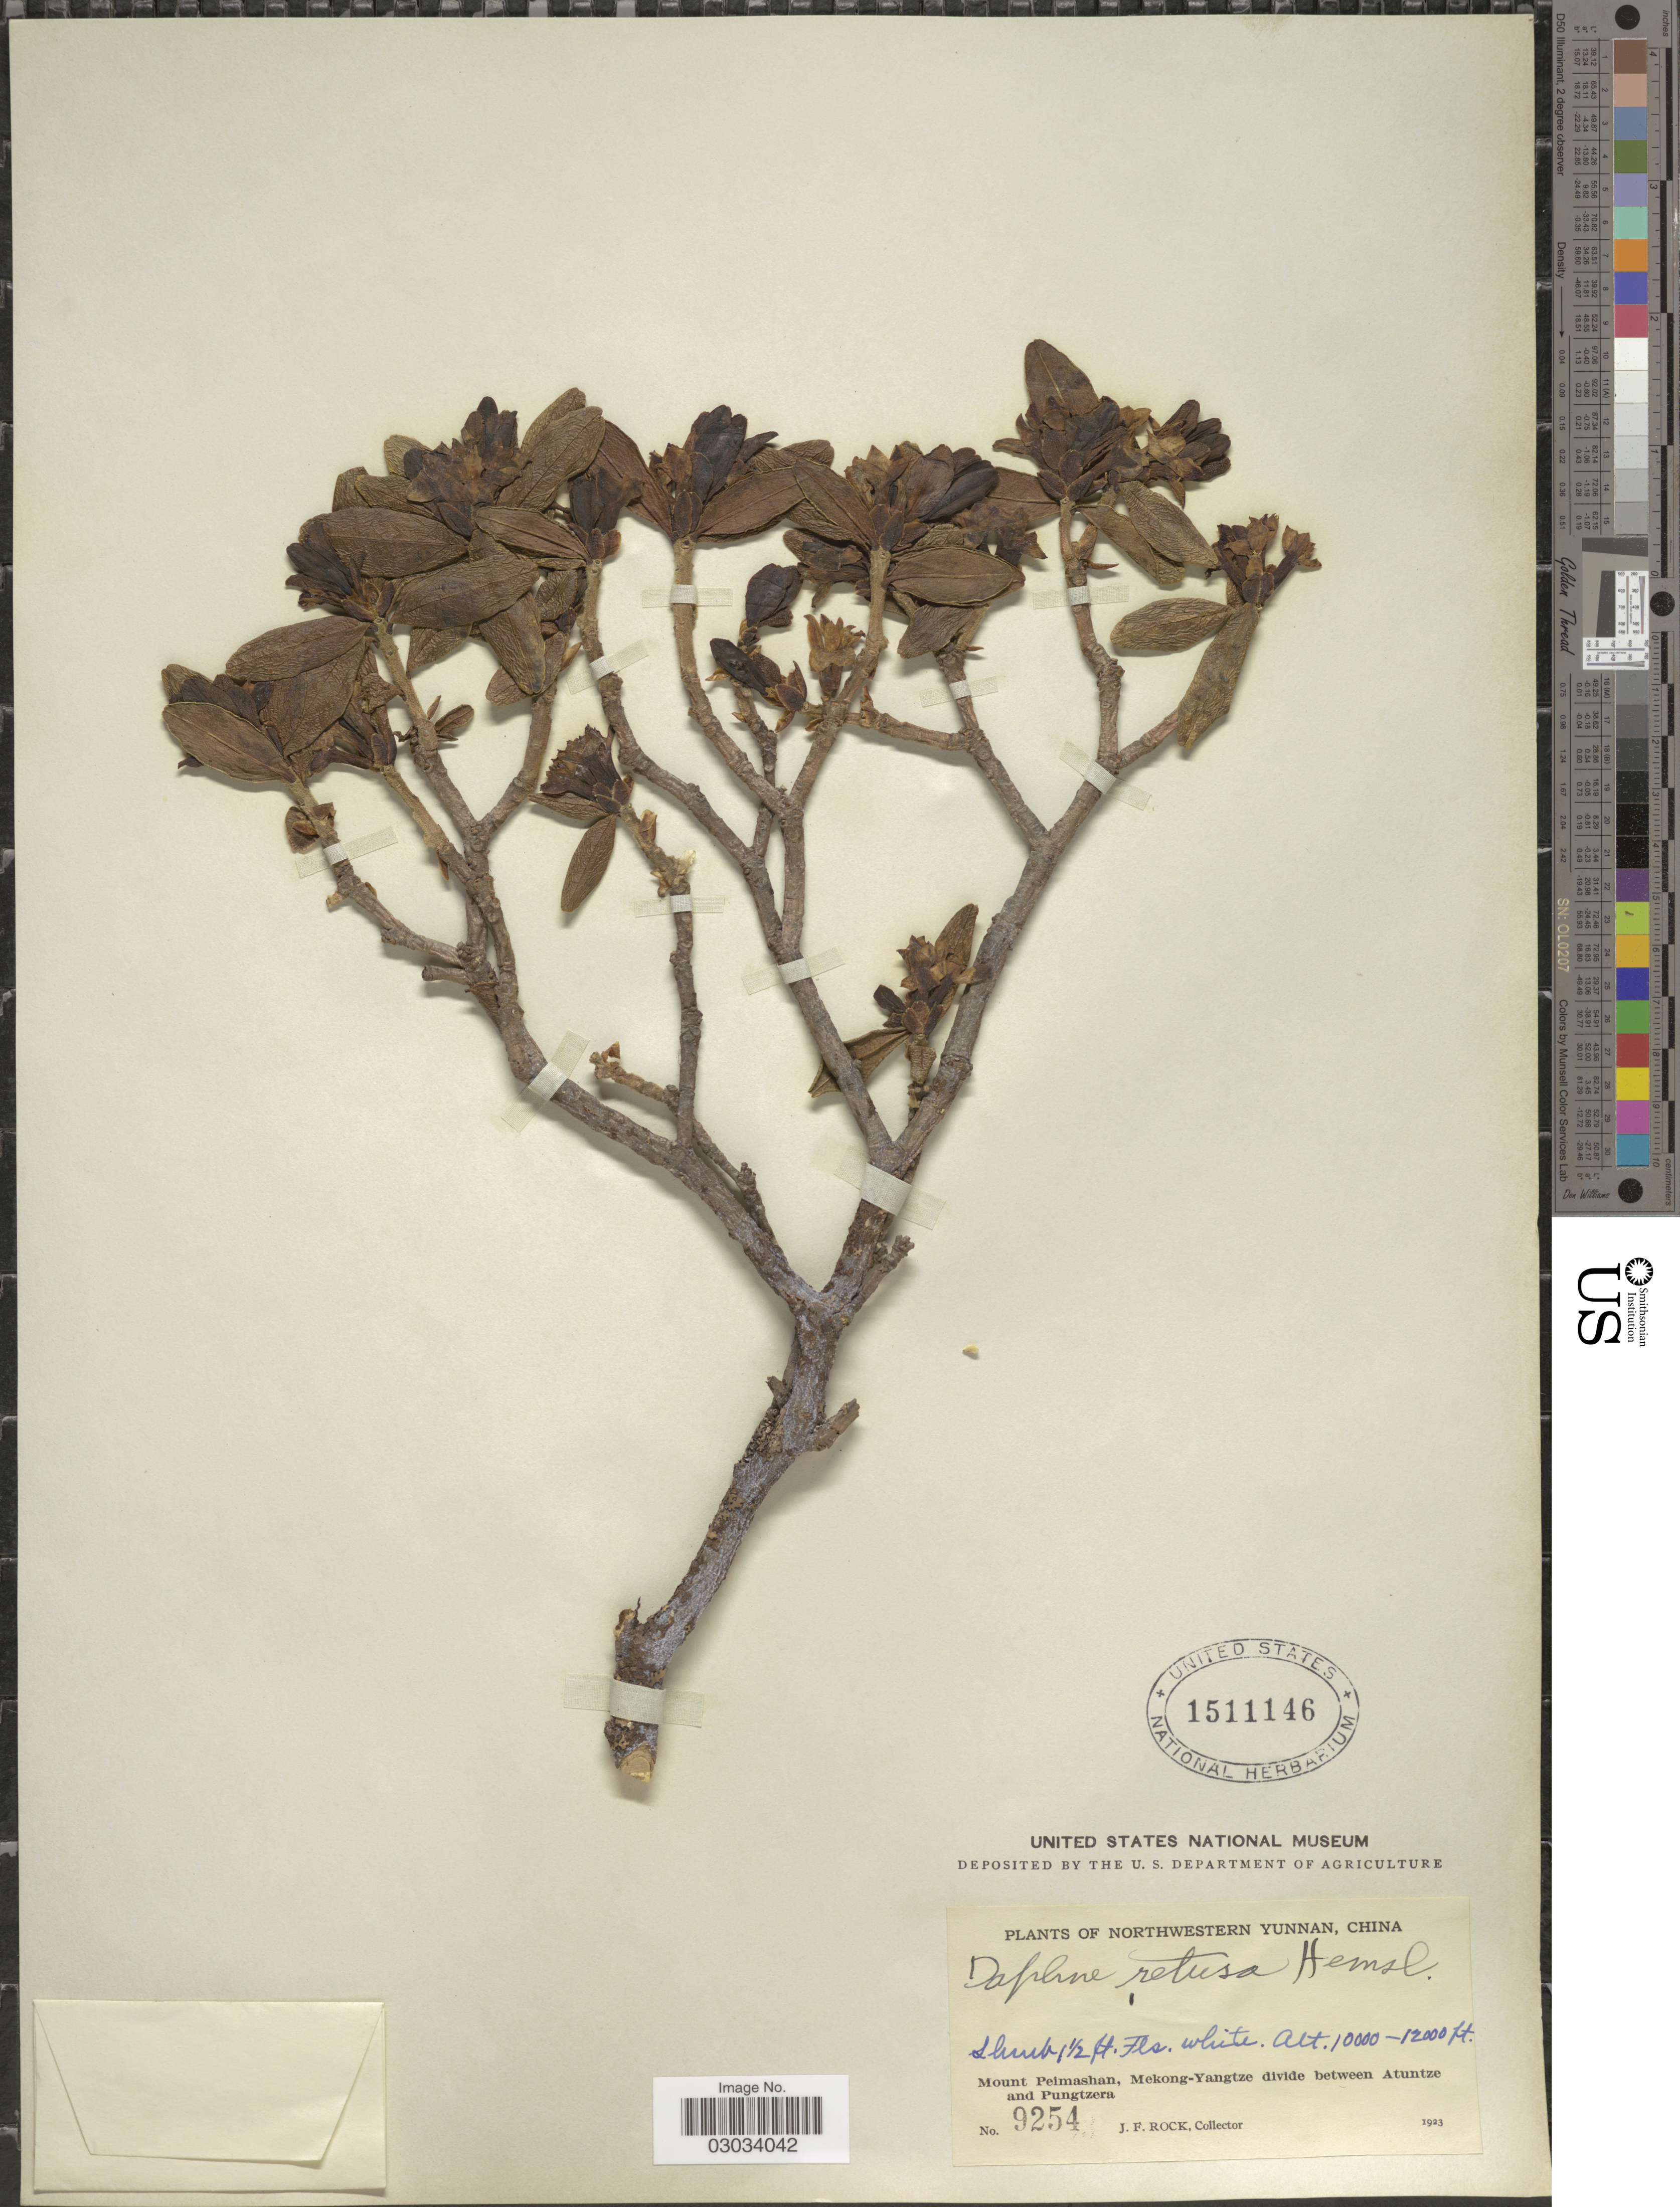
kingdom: Plantae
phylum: Tracheophyta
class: Magnoliopsida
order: Malvales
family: Thymelaeaceae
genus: Daphne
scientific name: Daphne retusa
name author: Hemsl.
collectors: J. Rock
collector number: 9254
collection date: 1923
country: China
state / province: Yunnan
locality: Northwestern Yunnan. Mount Peimashan, Mekong-Yangtze divide between Atuntze and Pungtzera.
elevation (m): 3048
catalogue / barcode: US 1511146